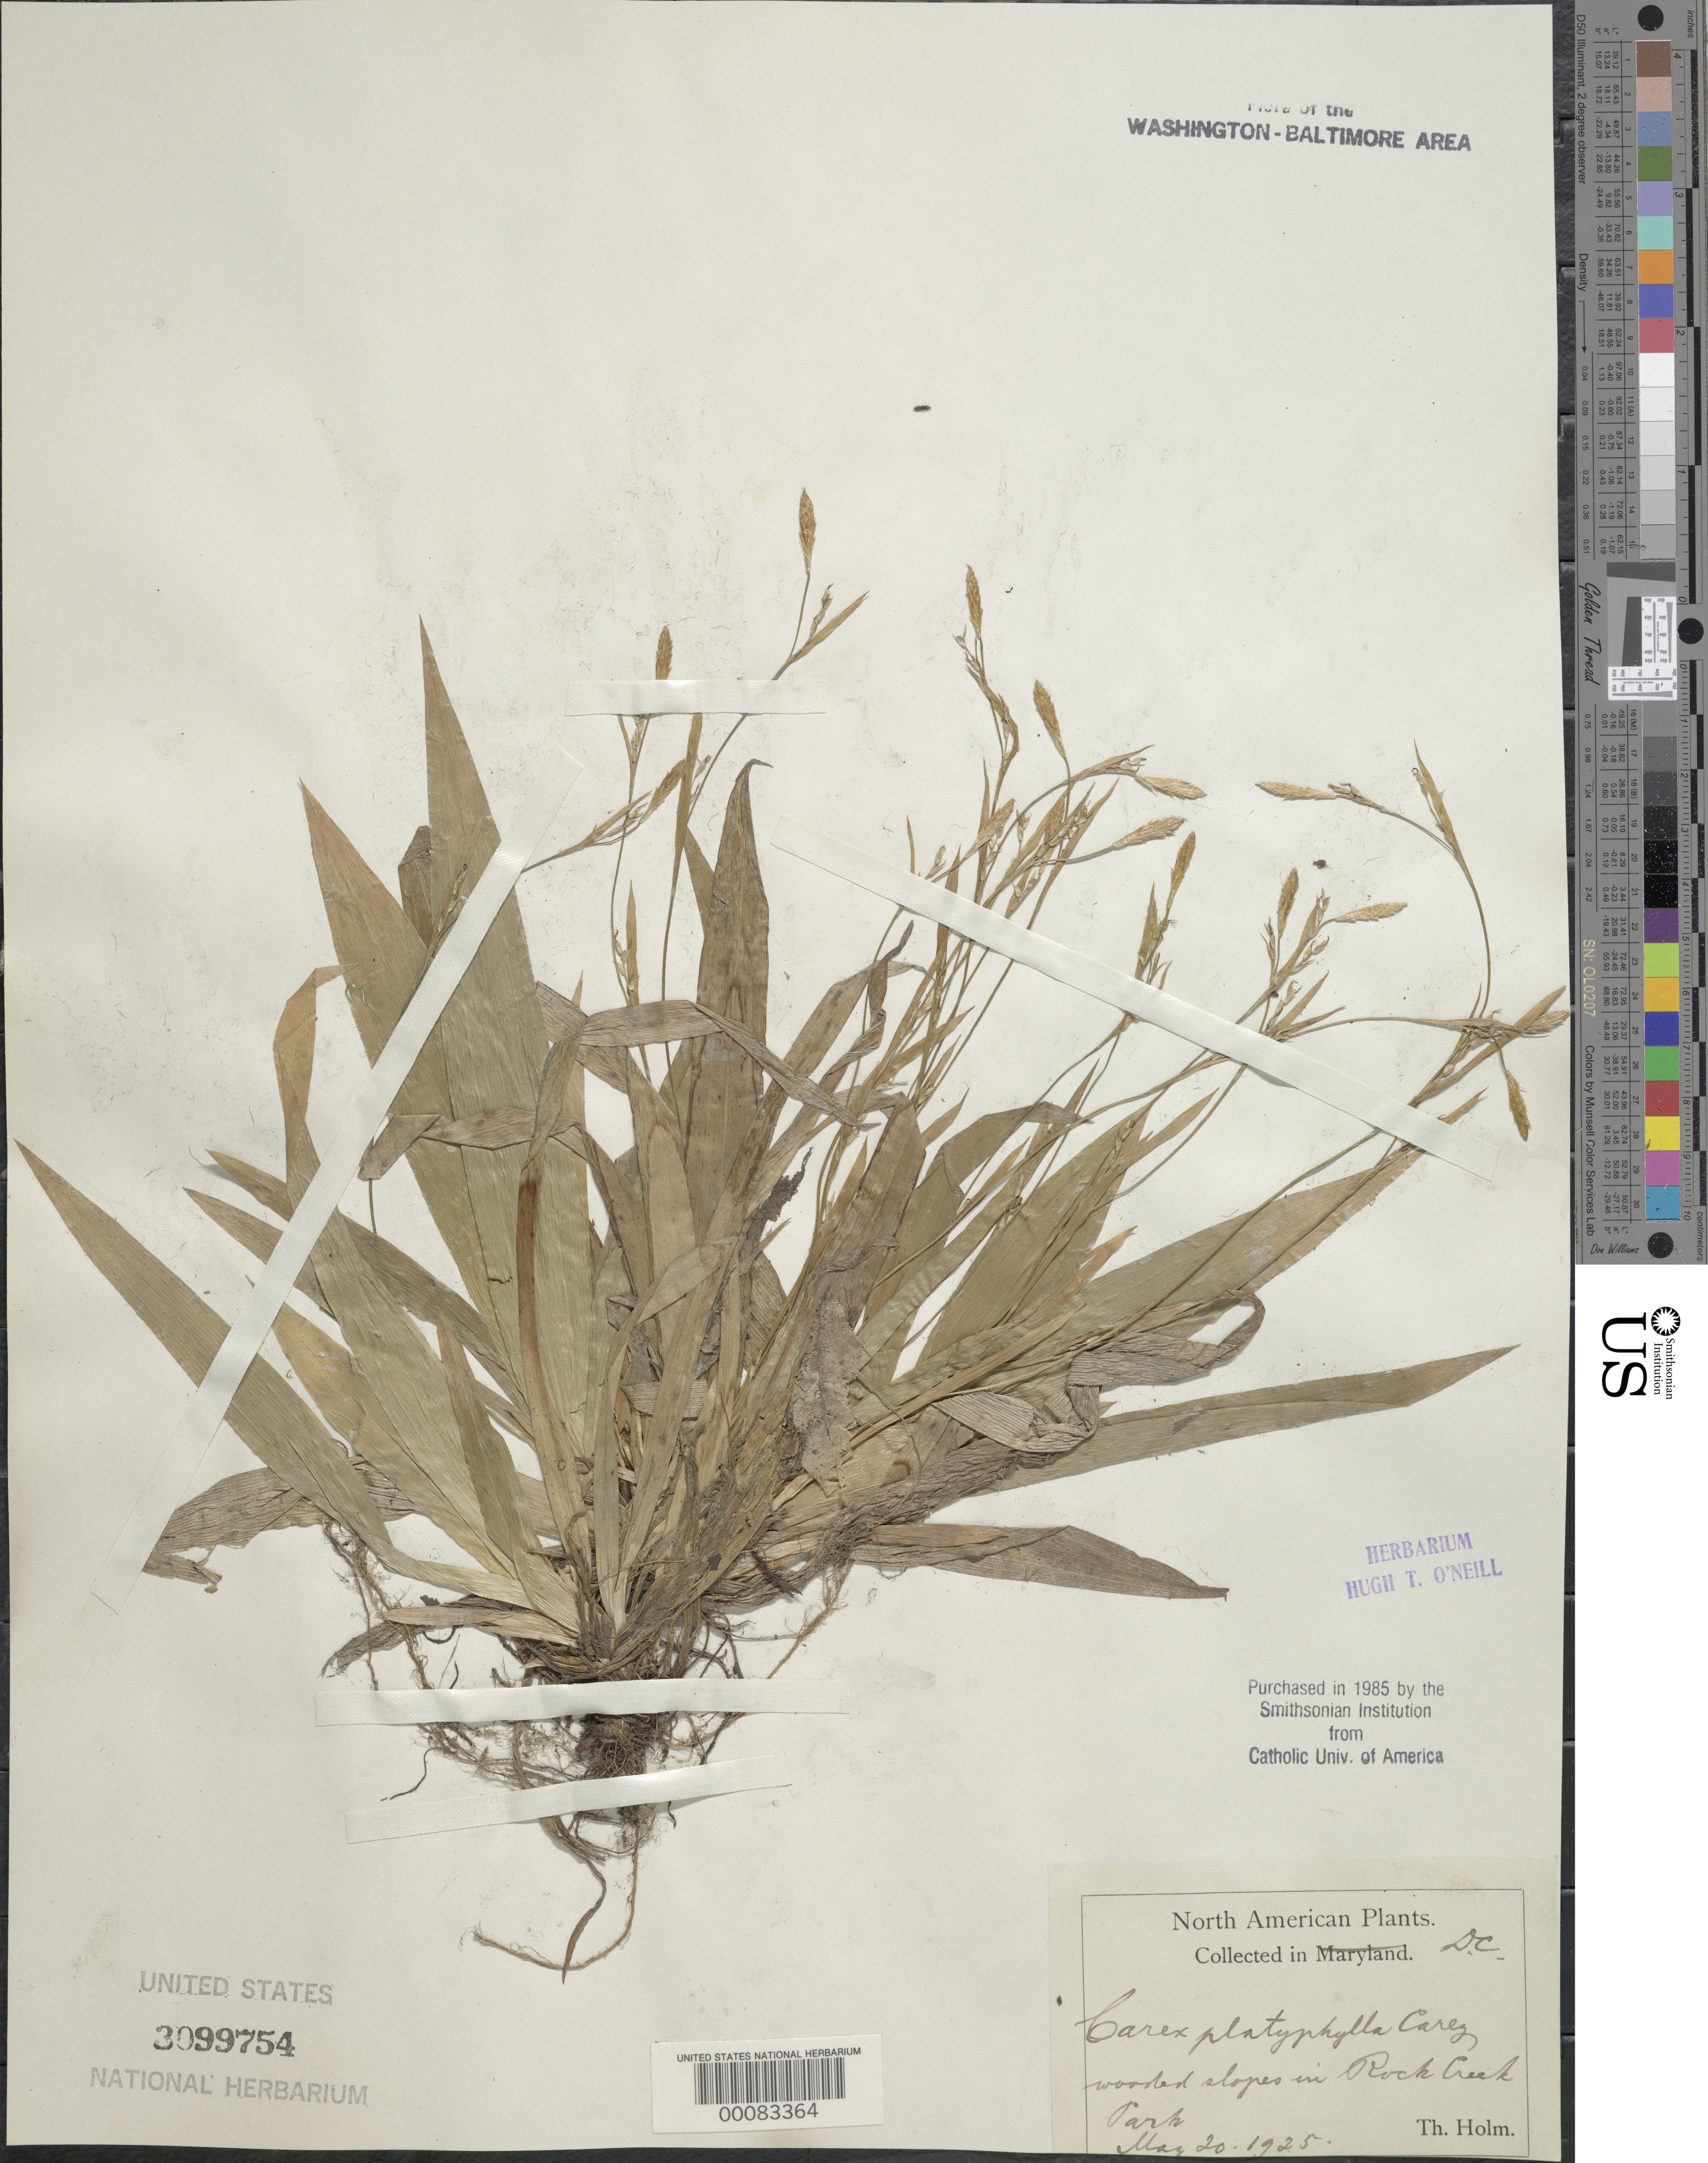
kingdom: Plantae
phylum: Tracheophyta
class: Liliopsida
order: Poales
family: Cyperaceae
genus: Carex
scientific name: Carex platyphylla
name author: J. Carey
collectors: T. Holm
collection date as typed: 20 May 1925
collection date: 1925-05-20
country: United States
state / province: District of Columbia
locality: Rock Creek Park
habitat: Wooded slopes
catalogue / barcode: US 3099754